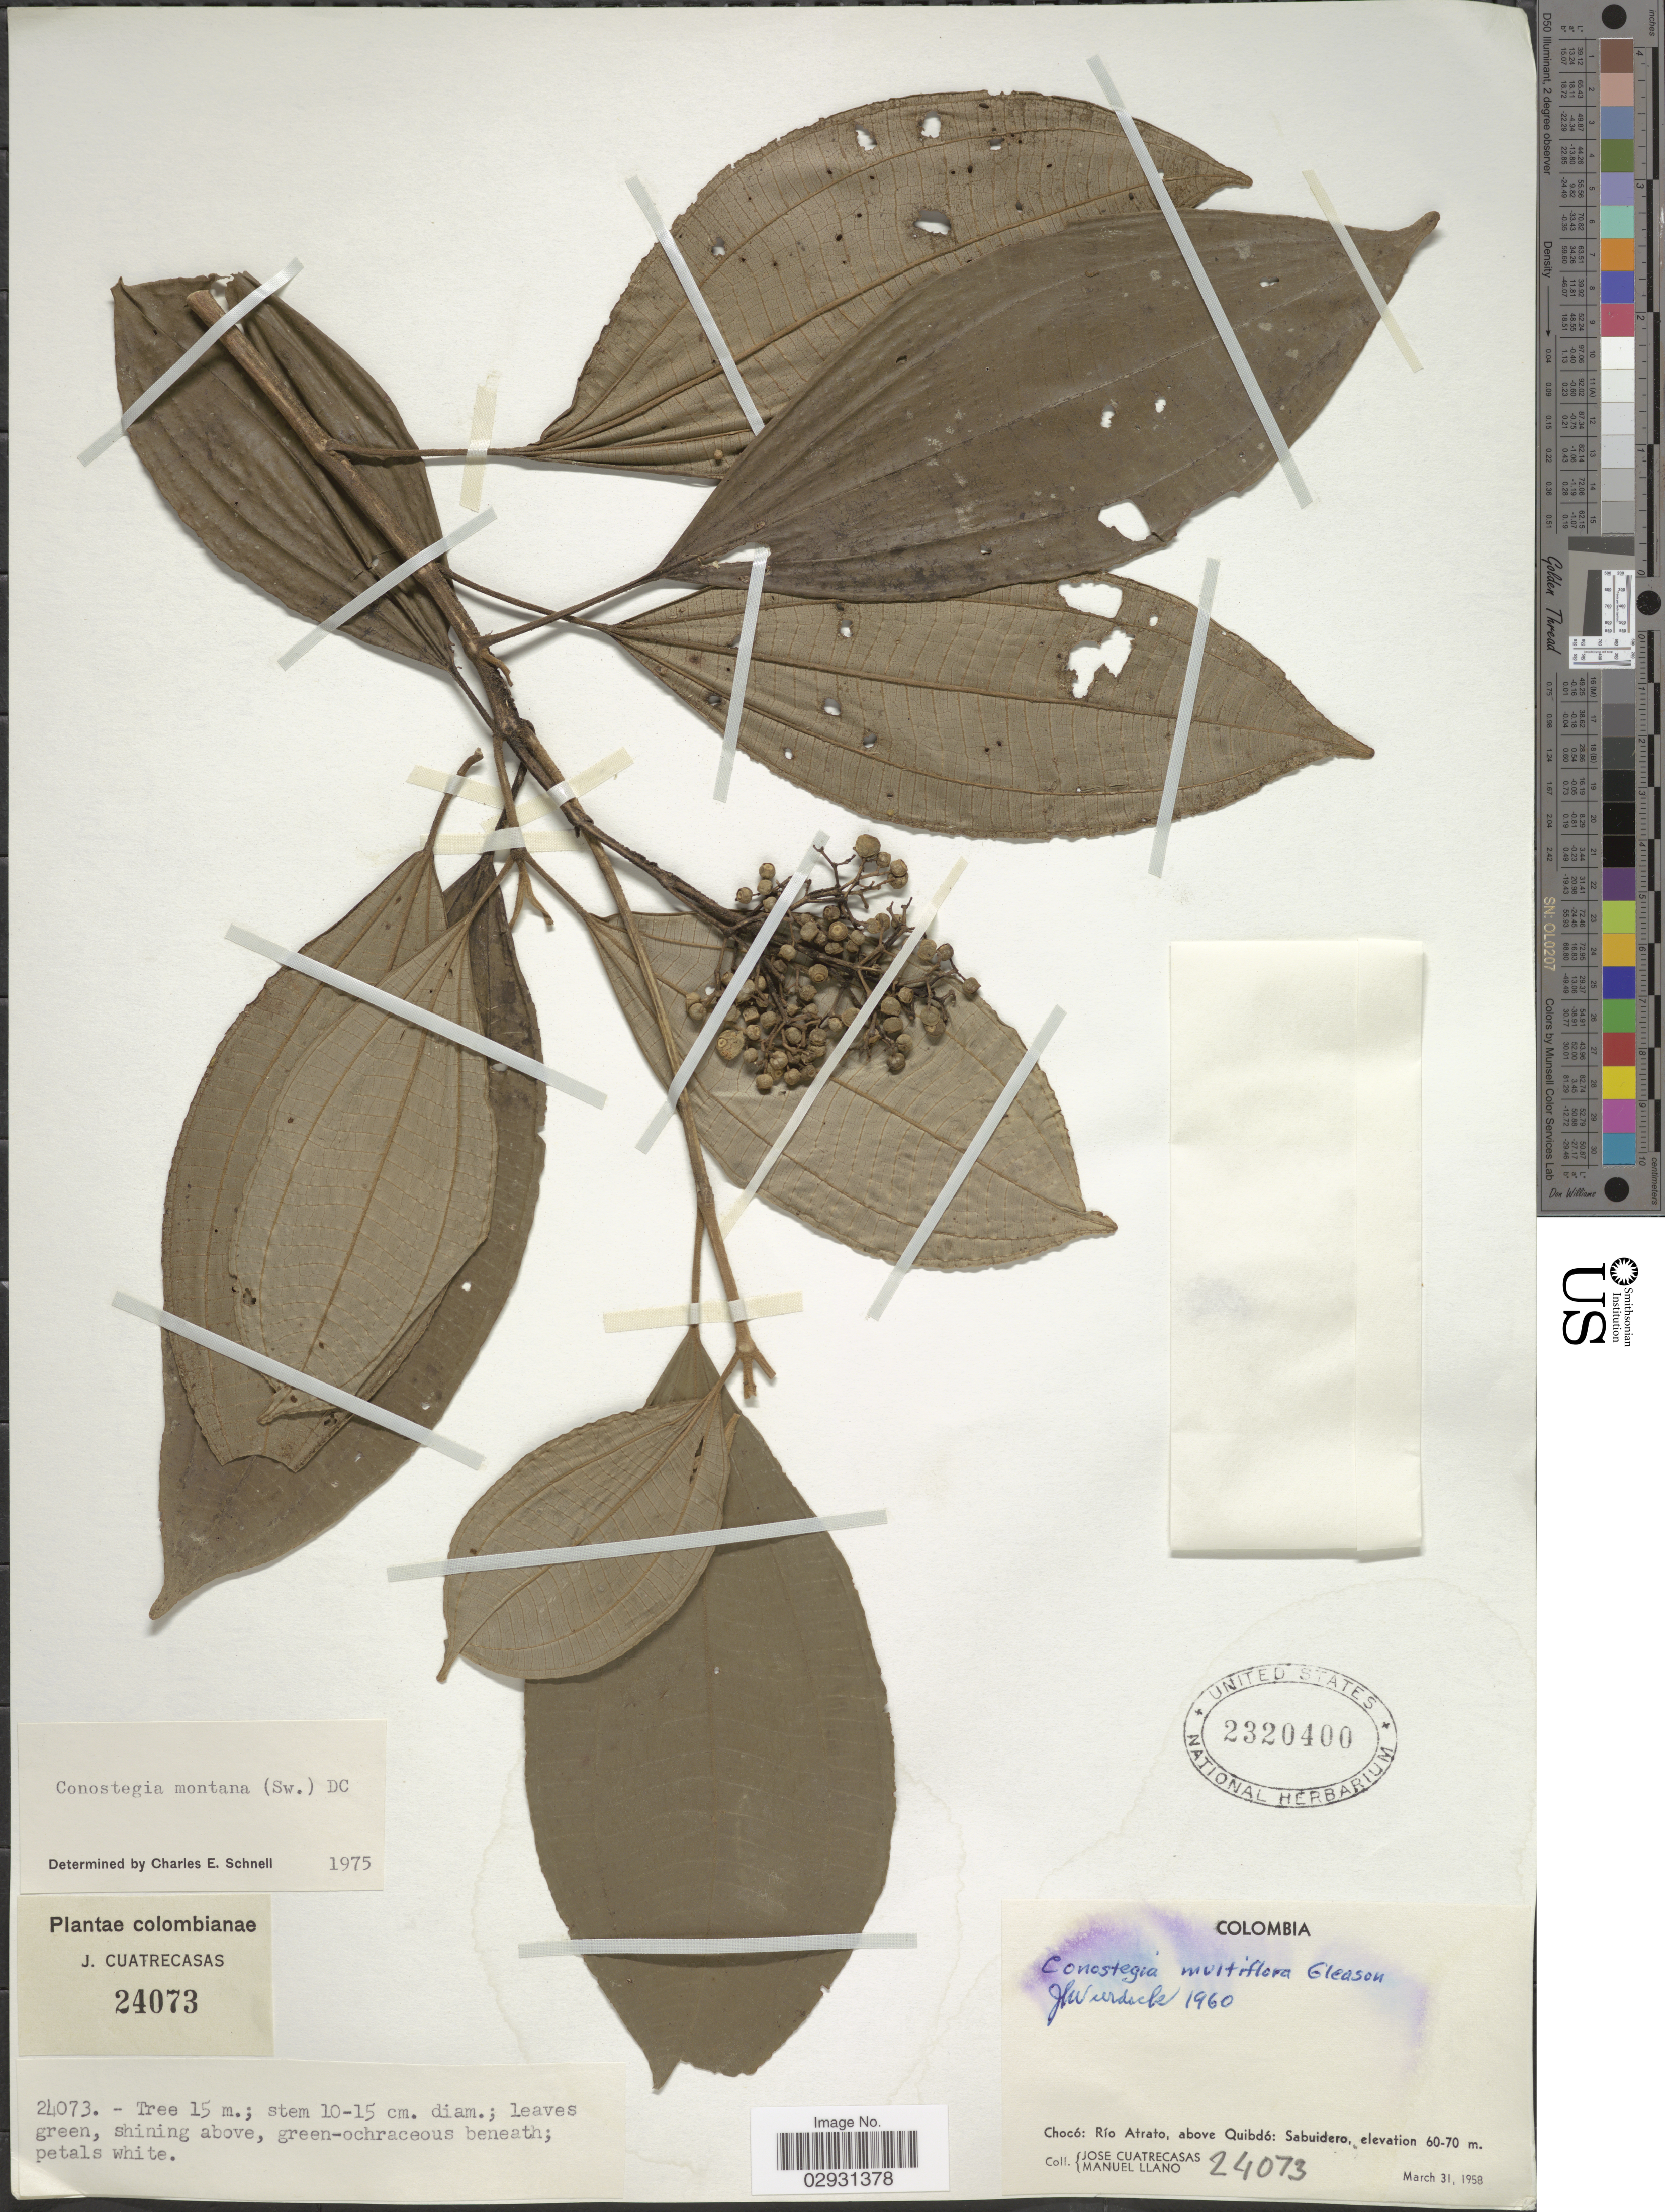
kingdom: Plantae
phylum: Tracheophyta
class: Magnoliopsida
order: Myrtales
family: Melastomataceae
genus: Conostegia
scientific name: Conostegia montana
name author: (Sw.) D. Don ex DC.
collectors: J. Cuatrecasas & M. Llano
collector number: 24073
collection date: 1958-03-31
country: Colombia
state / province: Chocó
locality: Río Atrato, above Quibdó: Sabuidero.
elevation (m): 60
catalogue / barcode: US 2320400